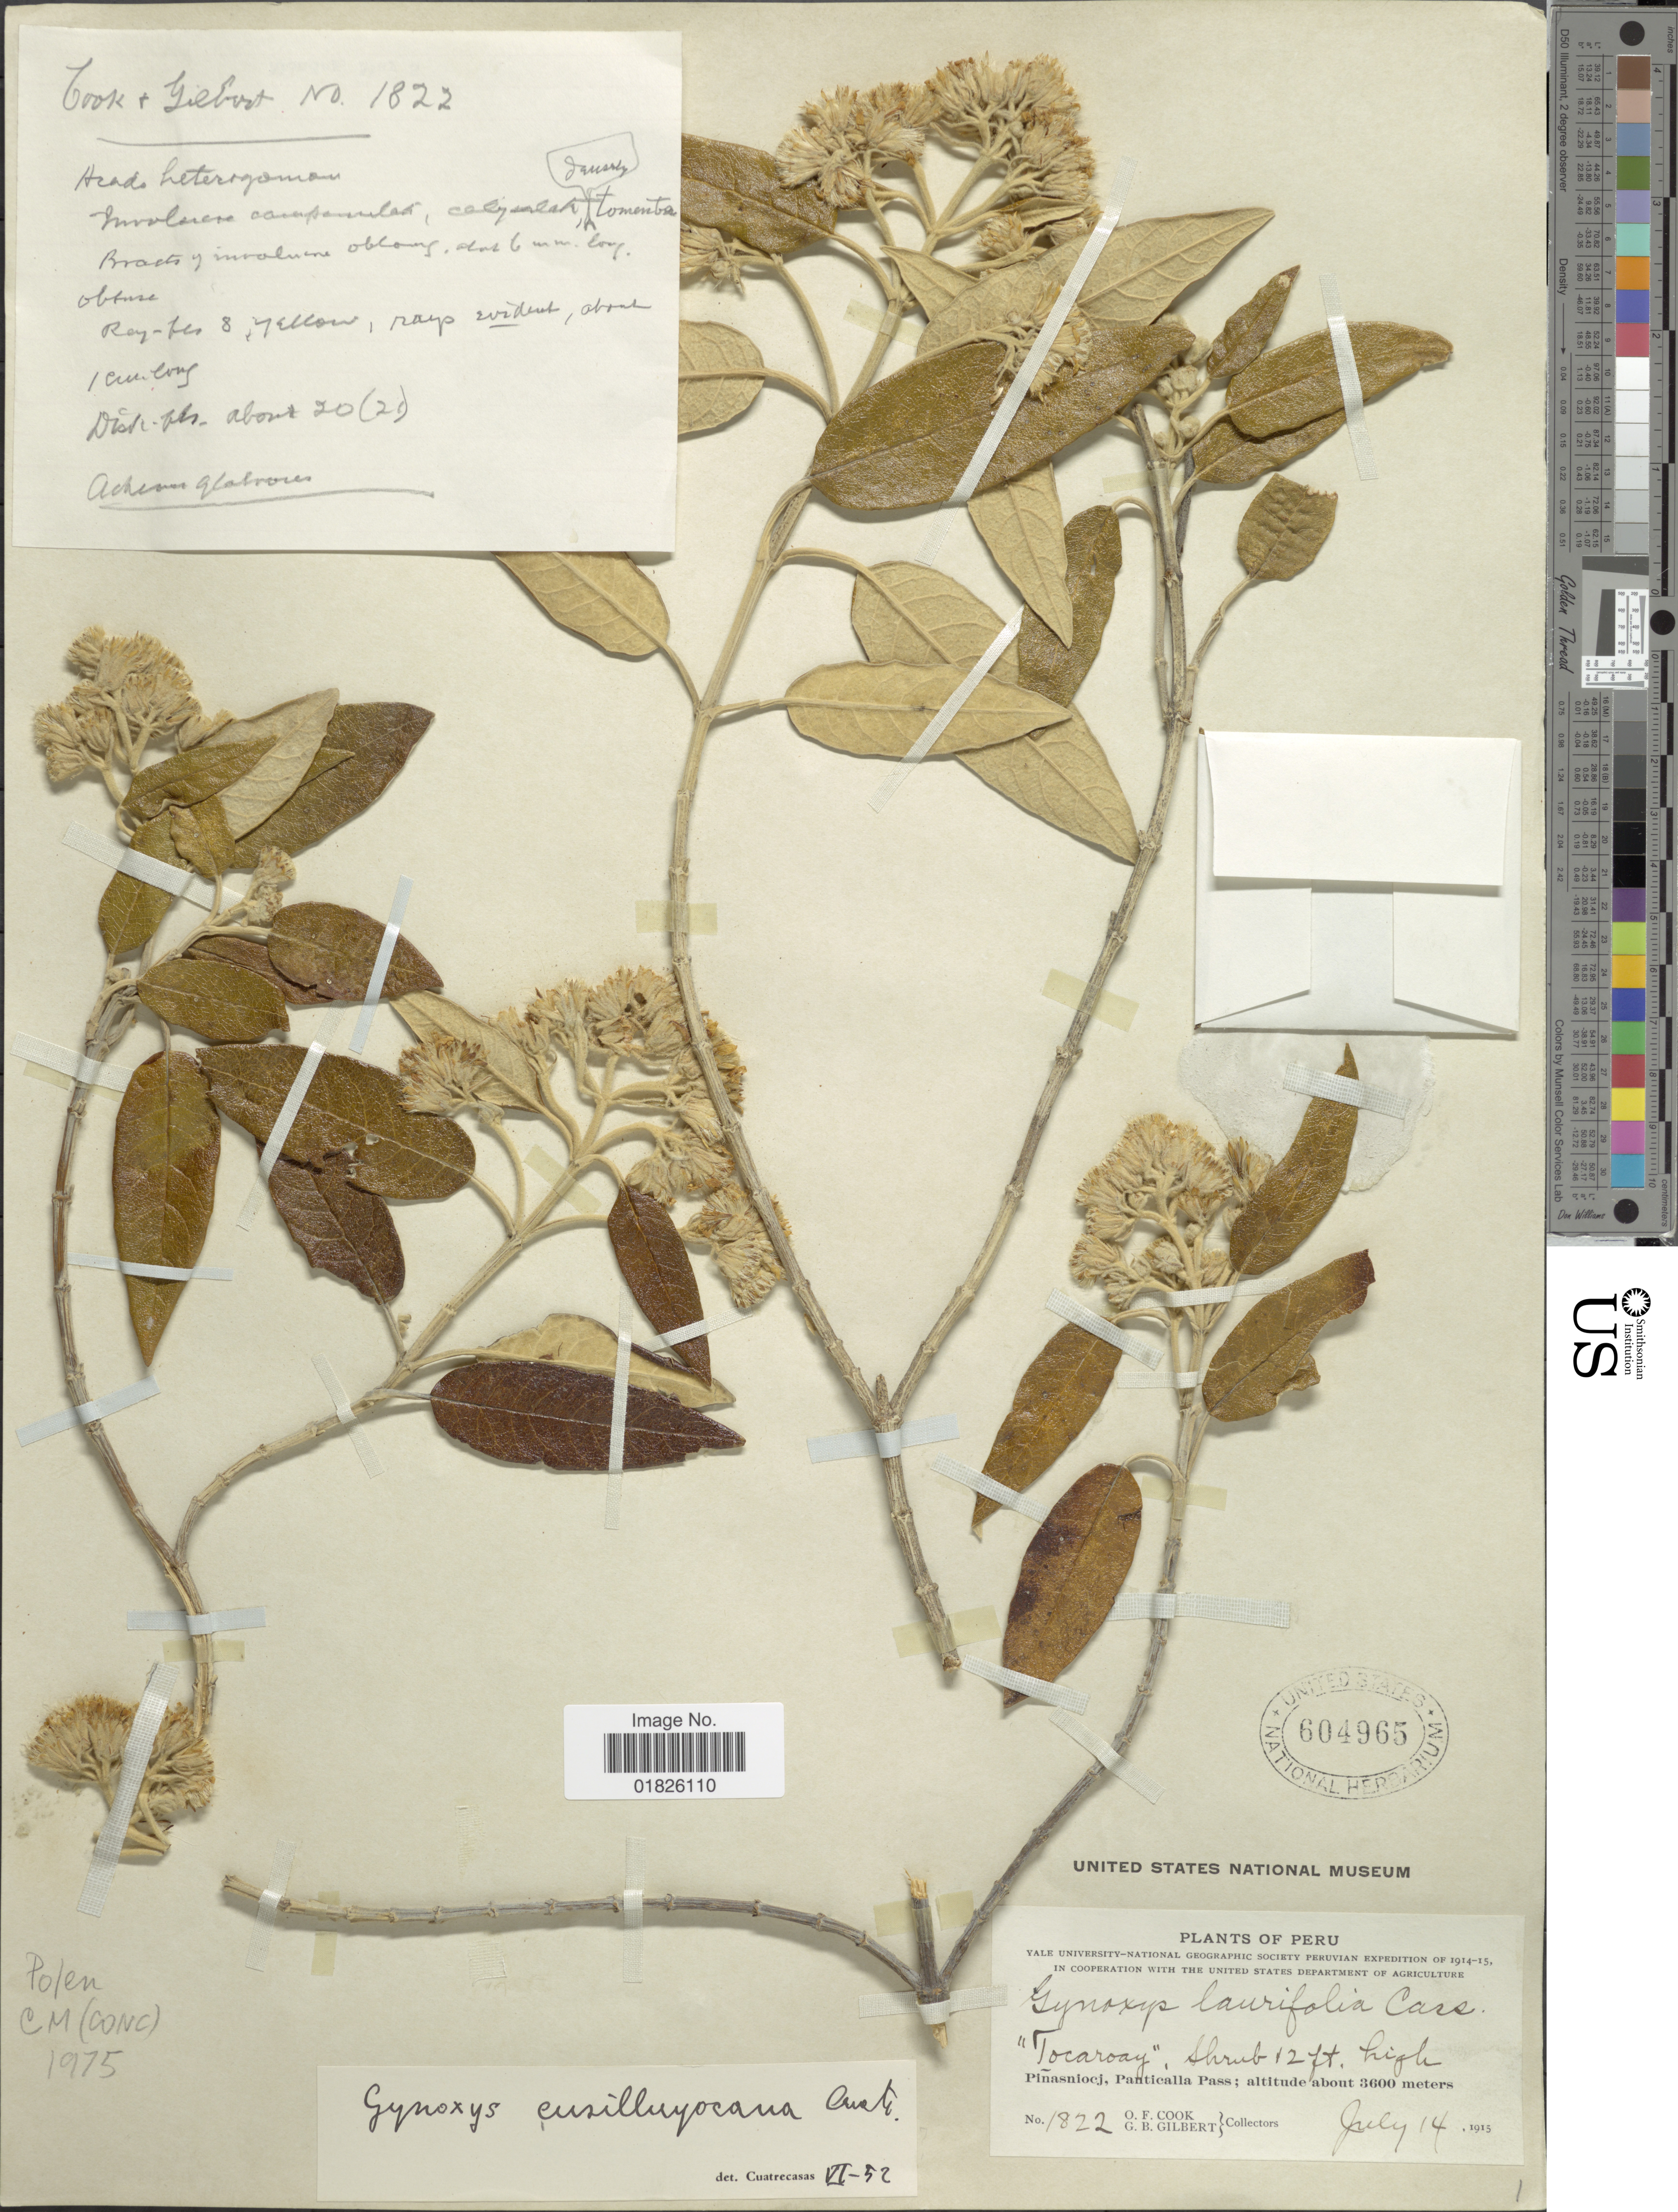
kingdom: Plantae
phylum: Tracheophyta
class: Magnoliopsida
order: Asterales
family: Asteraceae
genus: Gynoxys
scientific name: Gynoxys cusilluyocana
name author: Cuatrec.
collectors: O. F. Cook & G. B. Gilbert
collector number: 1822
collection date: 1915-07-14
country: Peru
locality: Pinasniocj, Panticalla Pass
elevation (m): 3600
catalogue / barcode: US 604965